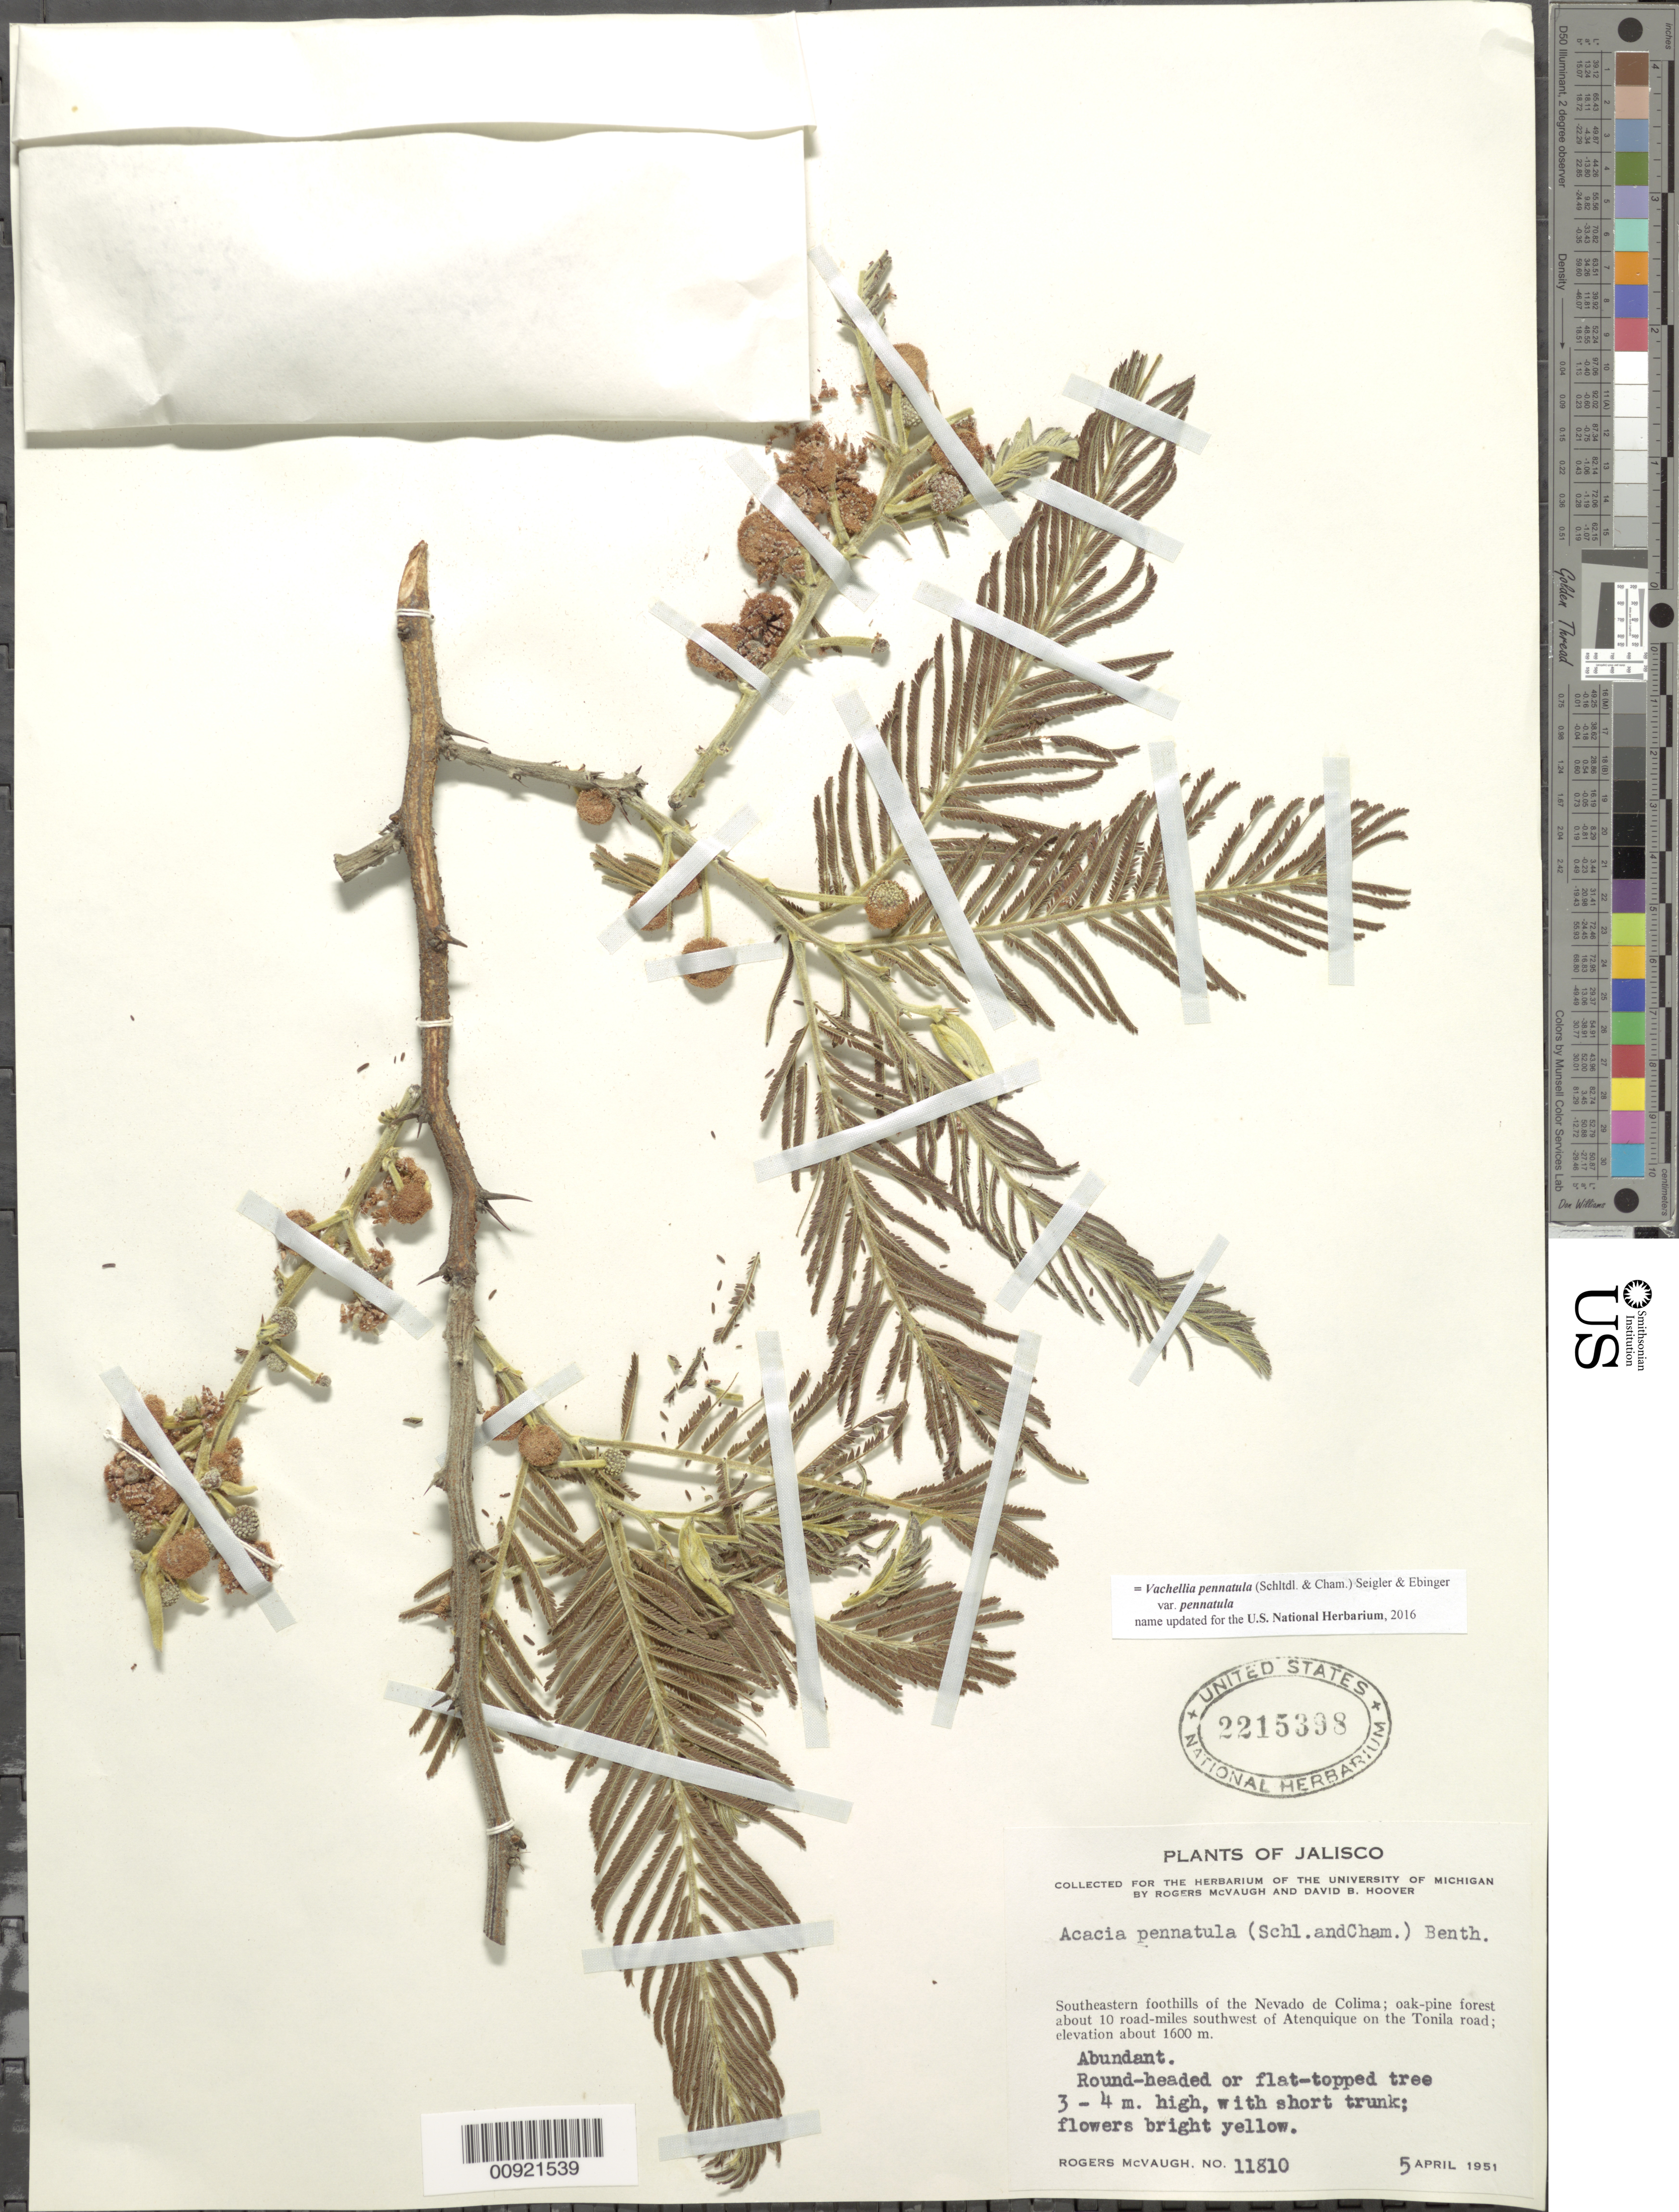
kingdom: Plantae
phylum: Tracheophyta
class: Magnoliopsida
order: Fabales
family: Fabaceae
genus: Vachellia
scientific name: Vachellia pennatula var. pennatula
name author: (Schltdl. & Cham.) Seigler & Ebinger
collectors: R. McVaugh & D. B. Hoover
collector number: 11810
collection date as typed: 05 Apr 1951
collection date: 1951-04-05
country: Mexico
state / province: Jalisco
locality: Southeastern foothills of the Nevado de Colima; oak-pine forest about 10 road-miles southwest of Atenquique on the Tonila road.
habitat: Oak-pine forest.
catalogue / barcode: US 2215398